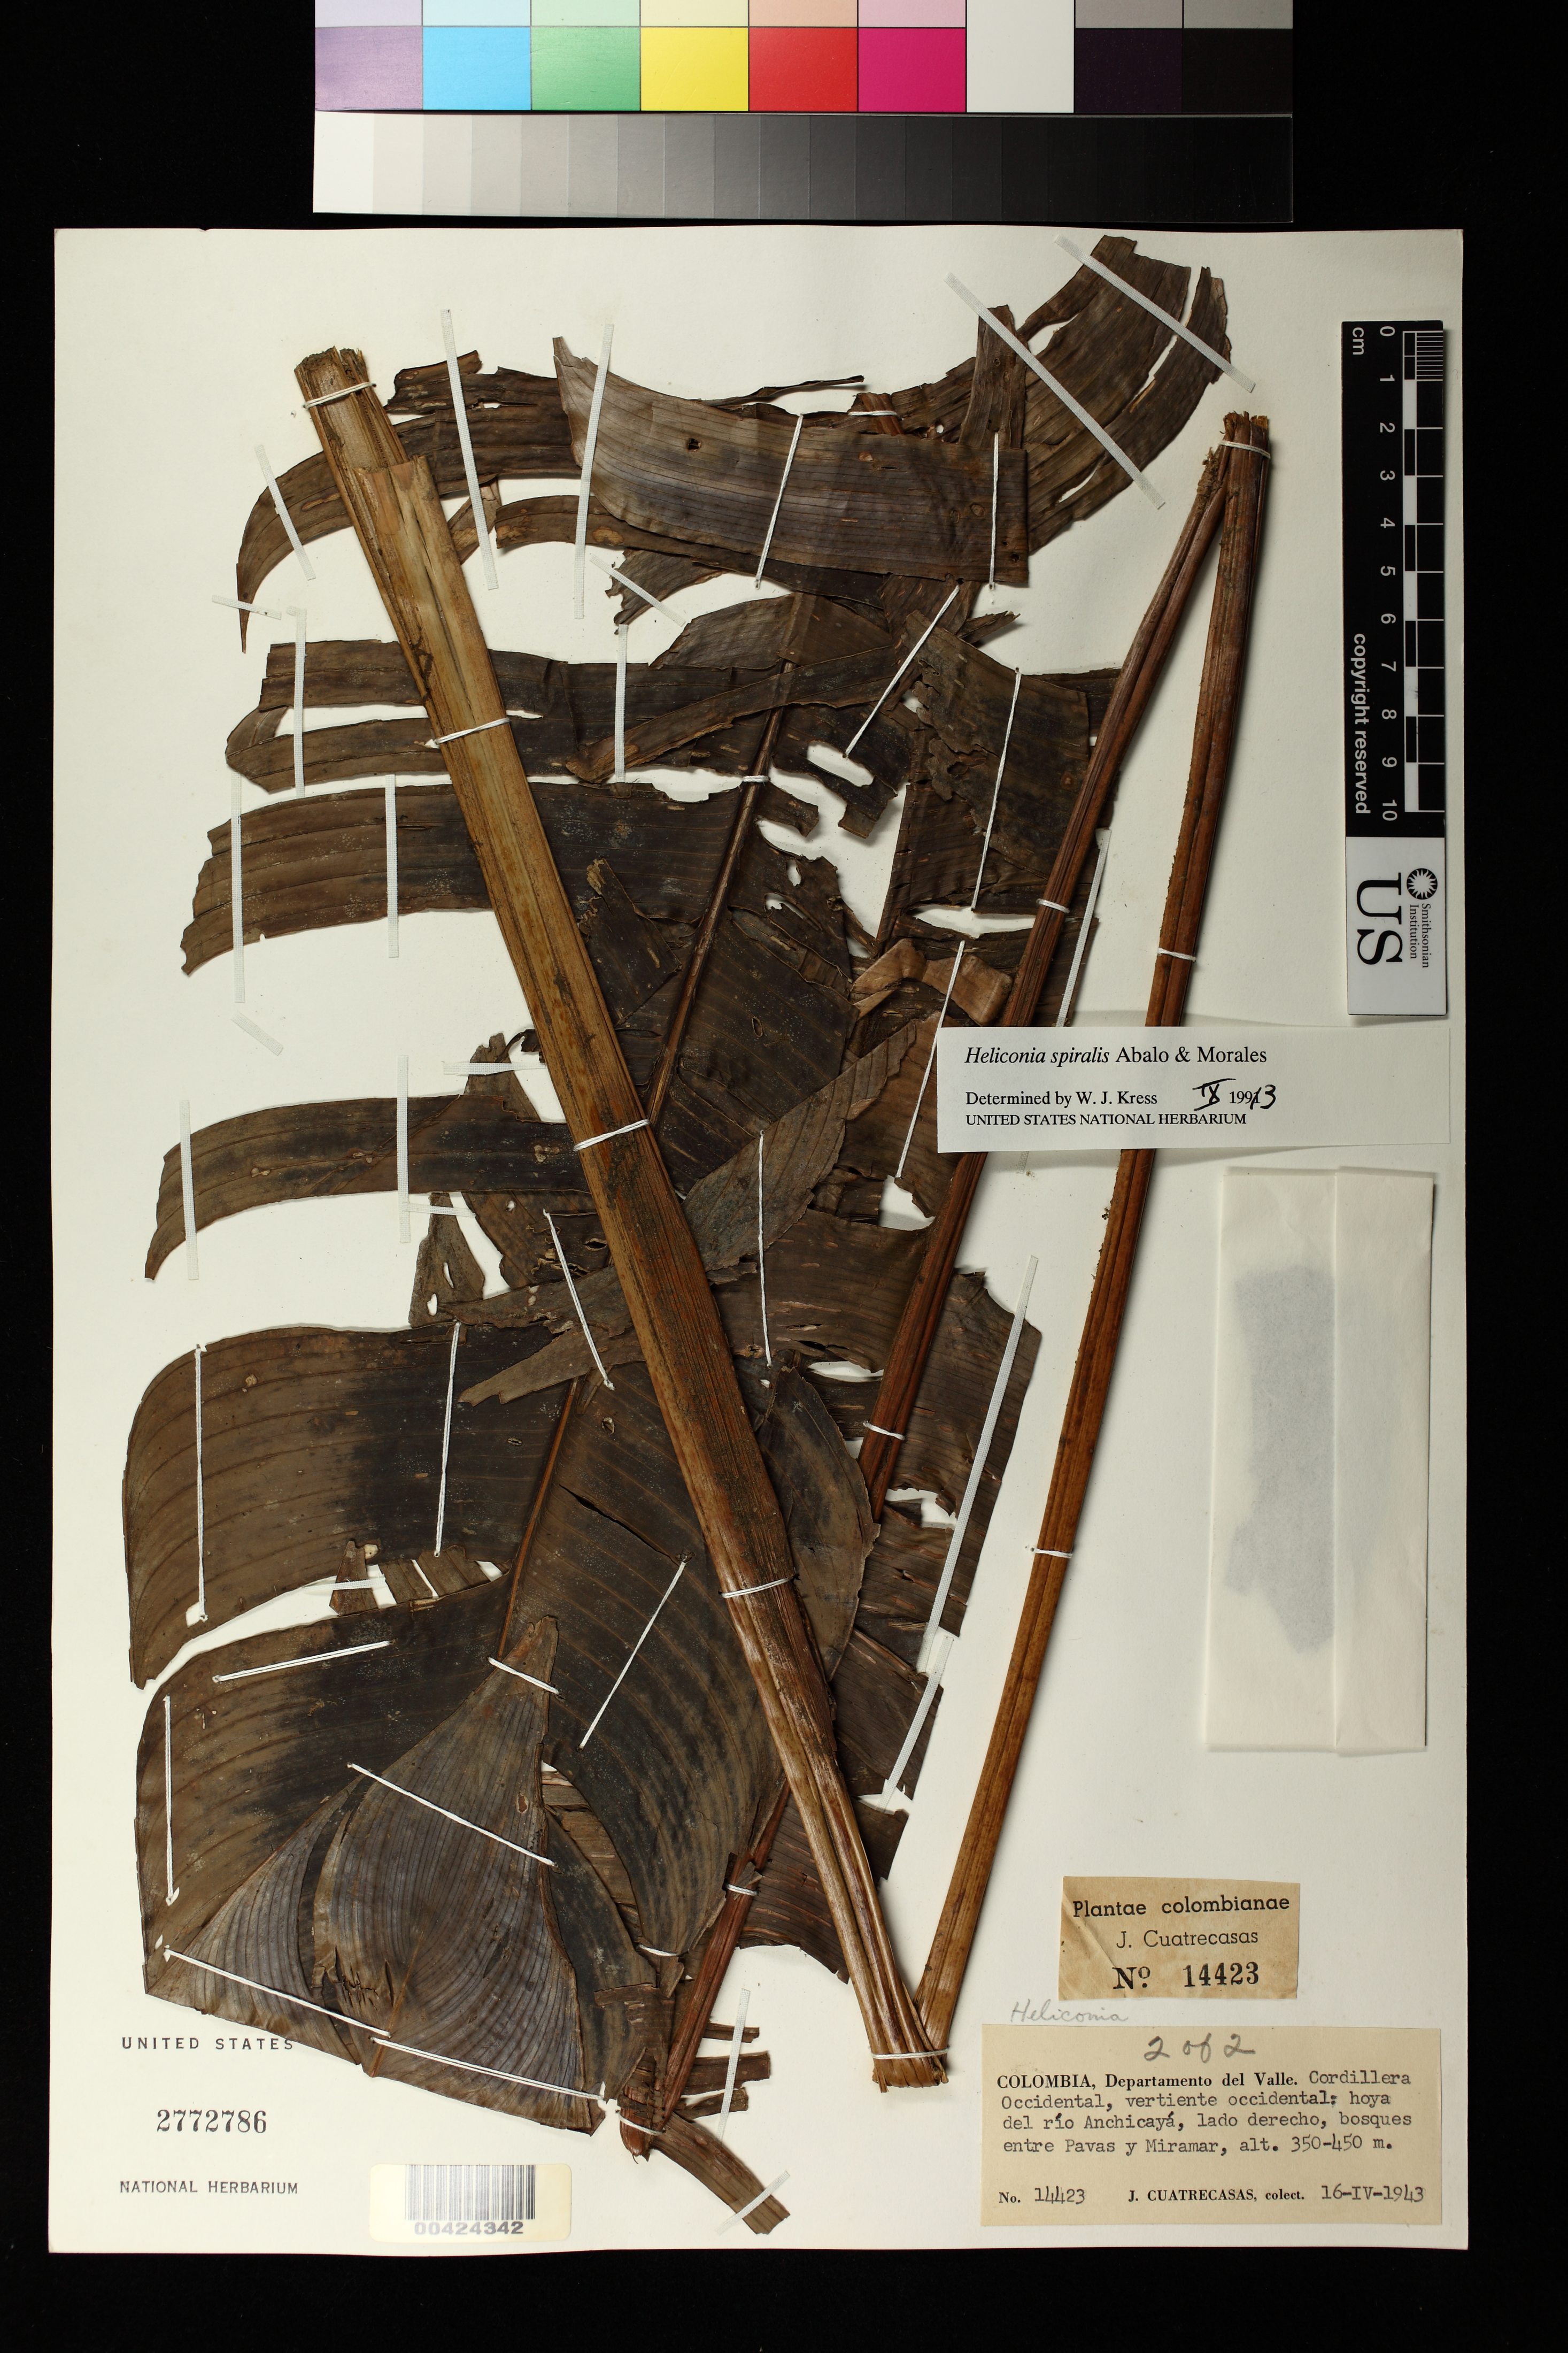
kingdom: Plantae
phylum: Tracheophyta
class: Liliopsida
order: Zingiberales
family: Heliconiaceae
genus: Heliconia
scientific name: Heliconia spiralis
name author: Abalo & G. Morales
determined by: Kress, W. J., (US), Smithsonian Institution - National Museum of Natural History (UNITED STATES)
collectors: J. Cuatrecasas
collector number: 14423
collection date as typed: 16 Apr 1943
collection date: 1943-04-16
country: Colombia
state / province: Valle del Cauca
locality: Entre pavas y Miramar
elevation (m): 350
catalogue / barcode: US 2772786